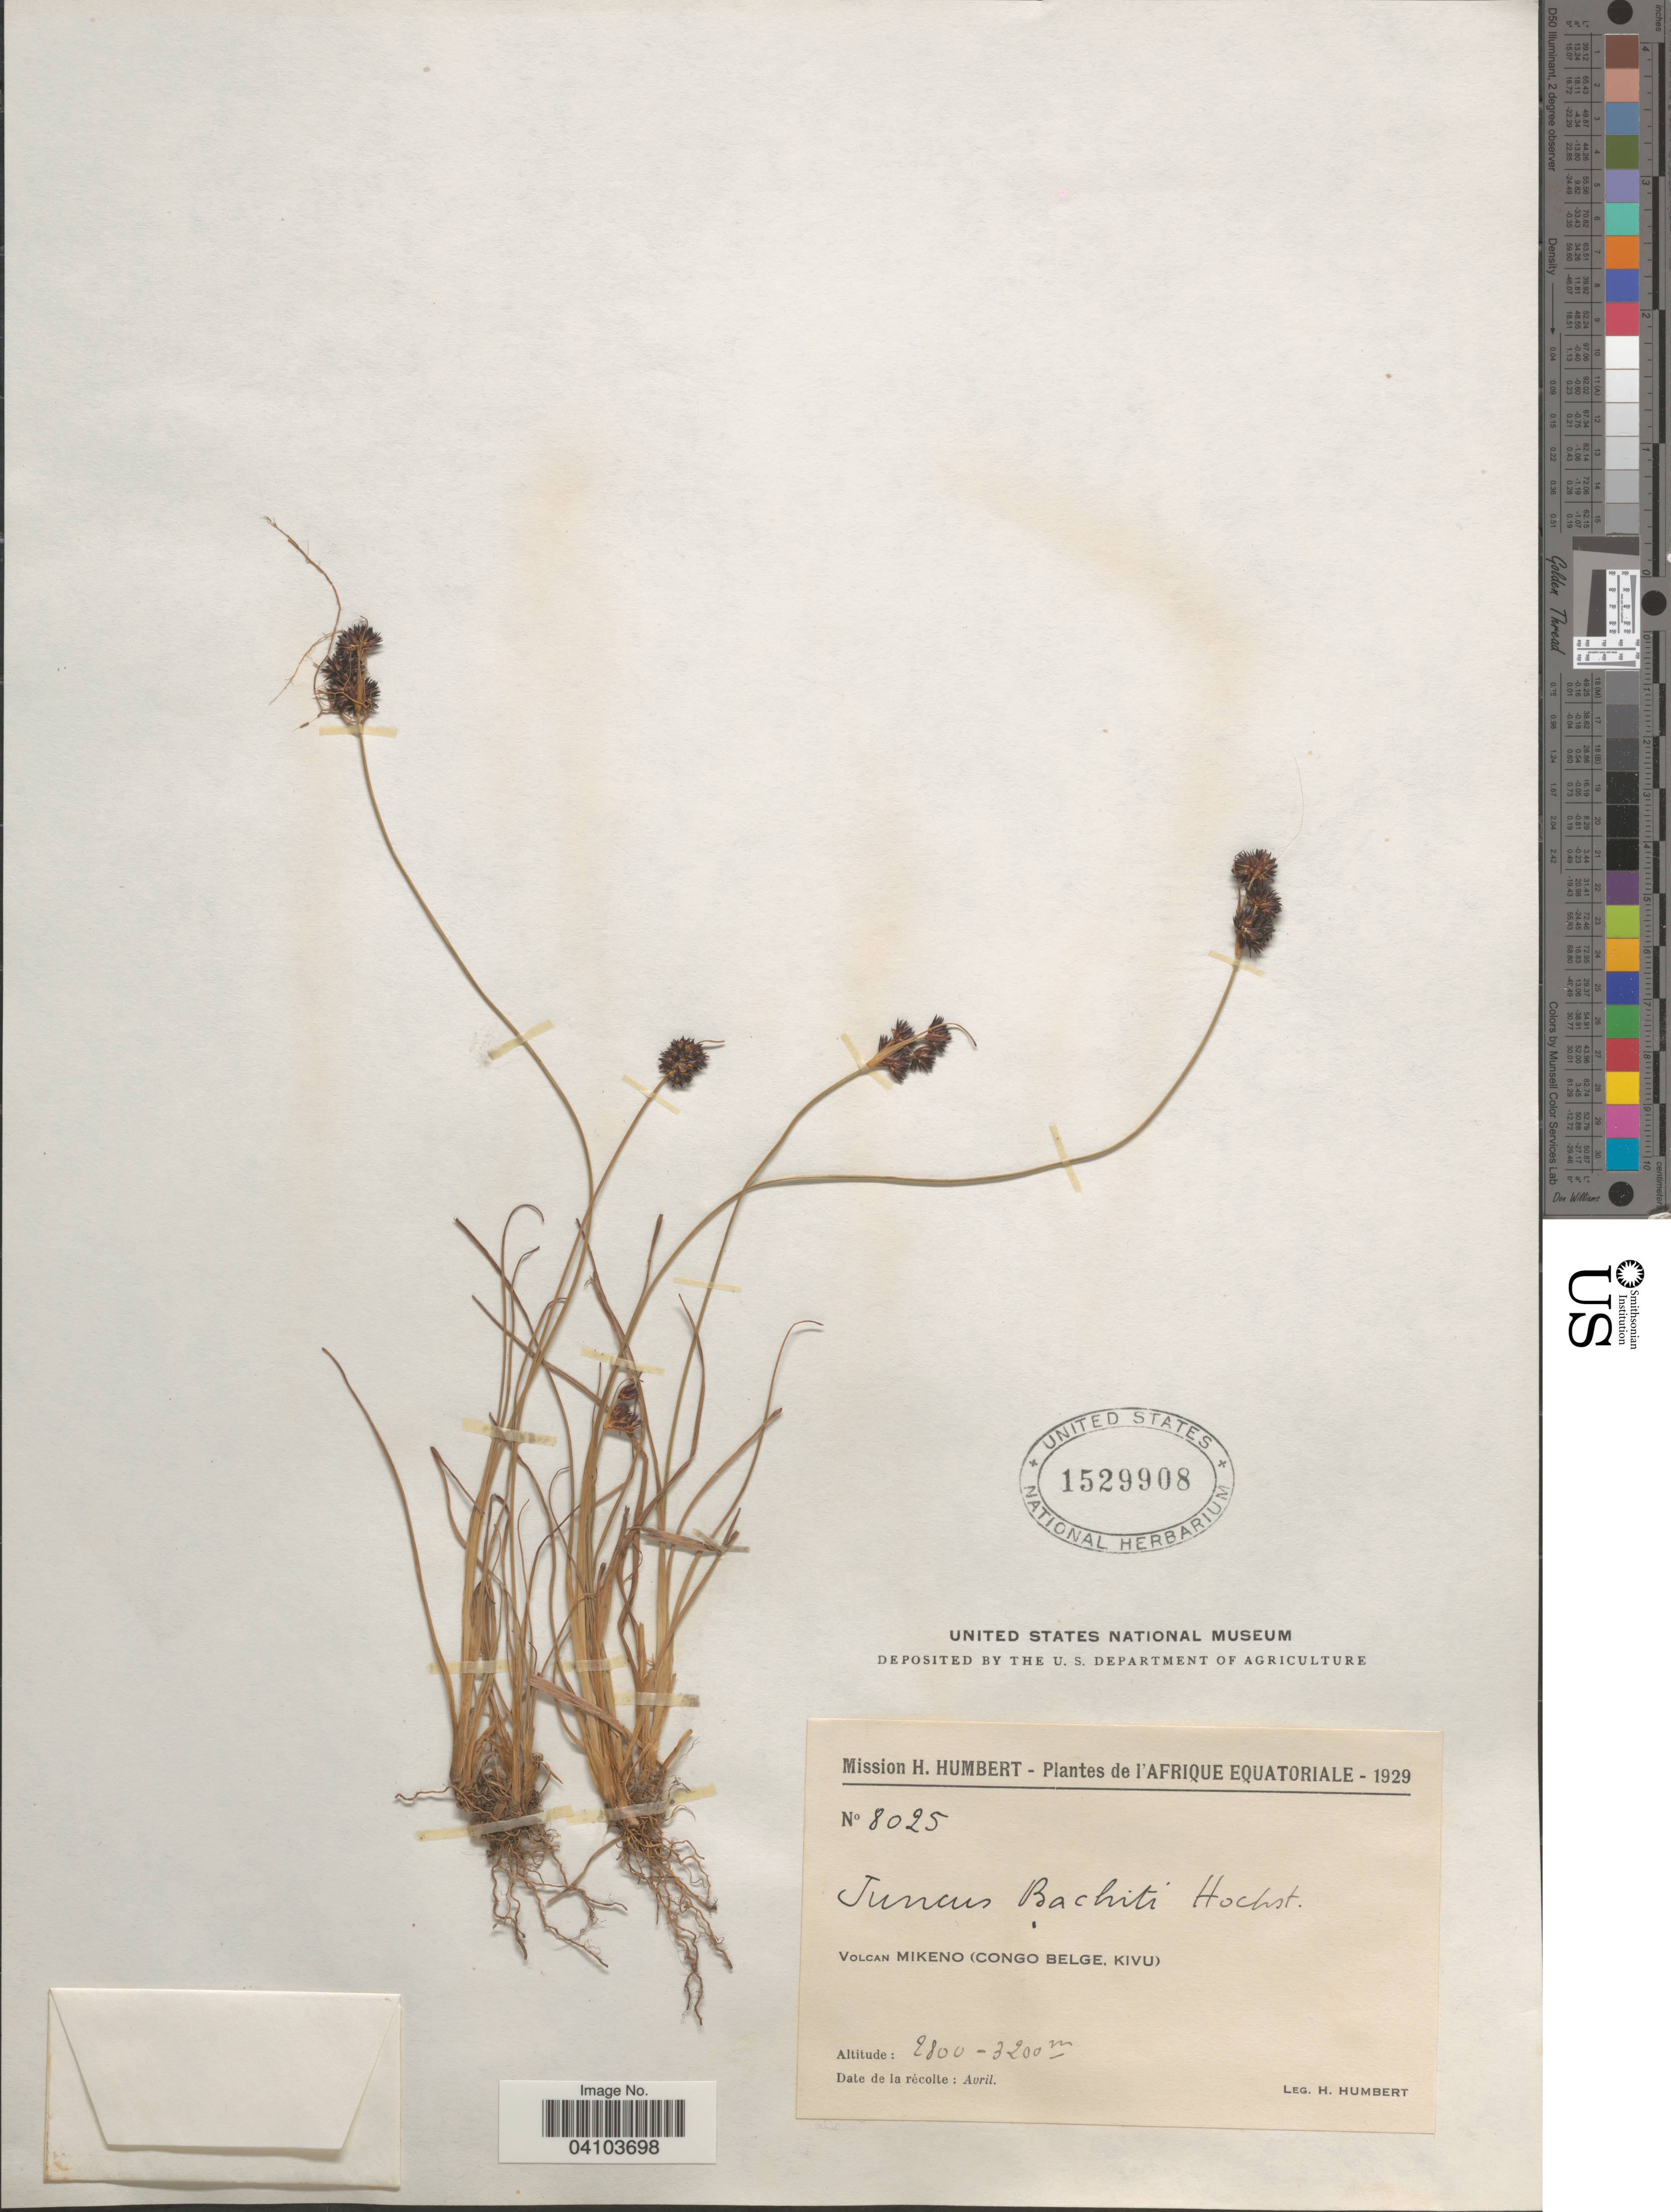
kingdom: Plantae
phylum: Tracheophyta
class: Liliopsida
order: Poales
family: Juncaceae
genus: Juncus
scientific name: Juncus bachiti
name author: Hochst. ex Steud.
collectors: H. Humbert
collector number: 8025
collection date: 1929-04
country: Congo, Democratic Republic of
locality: L'Afrique Equatoriale - 1929. Volcan Mikeno (Congo Belge, Kivu).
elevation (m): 2800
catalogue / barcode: US 1529908